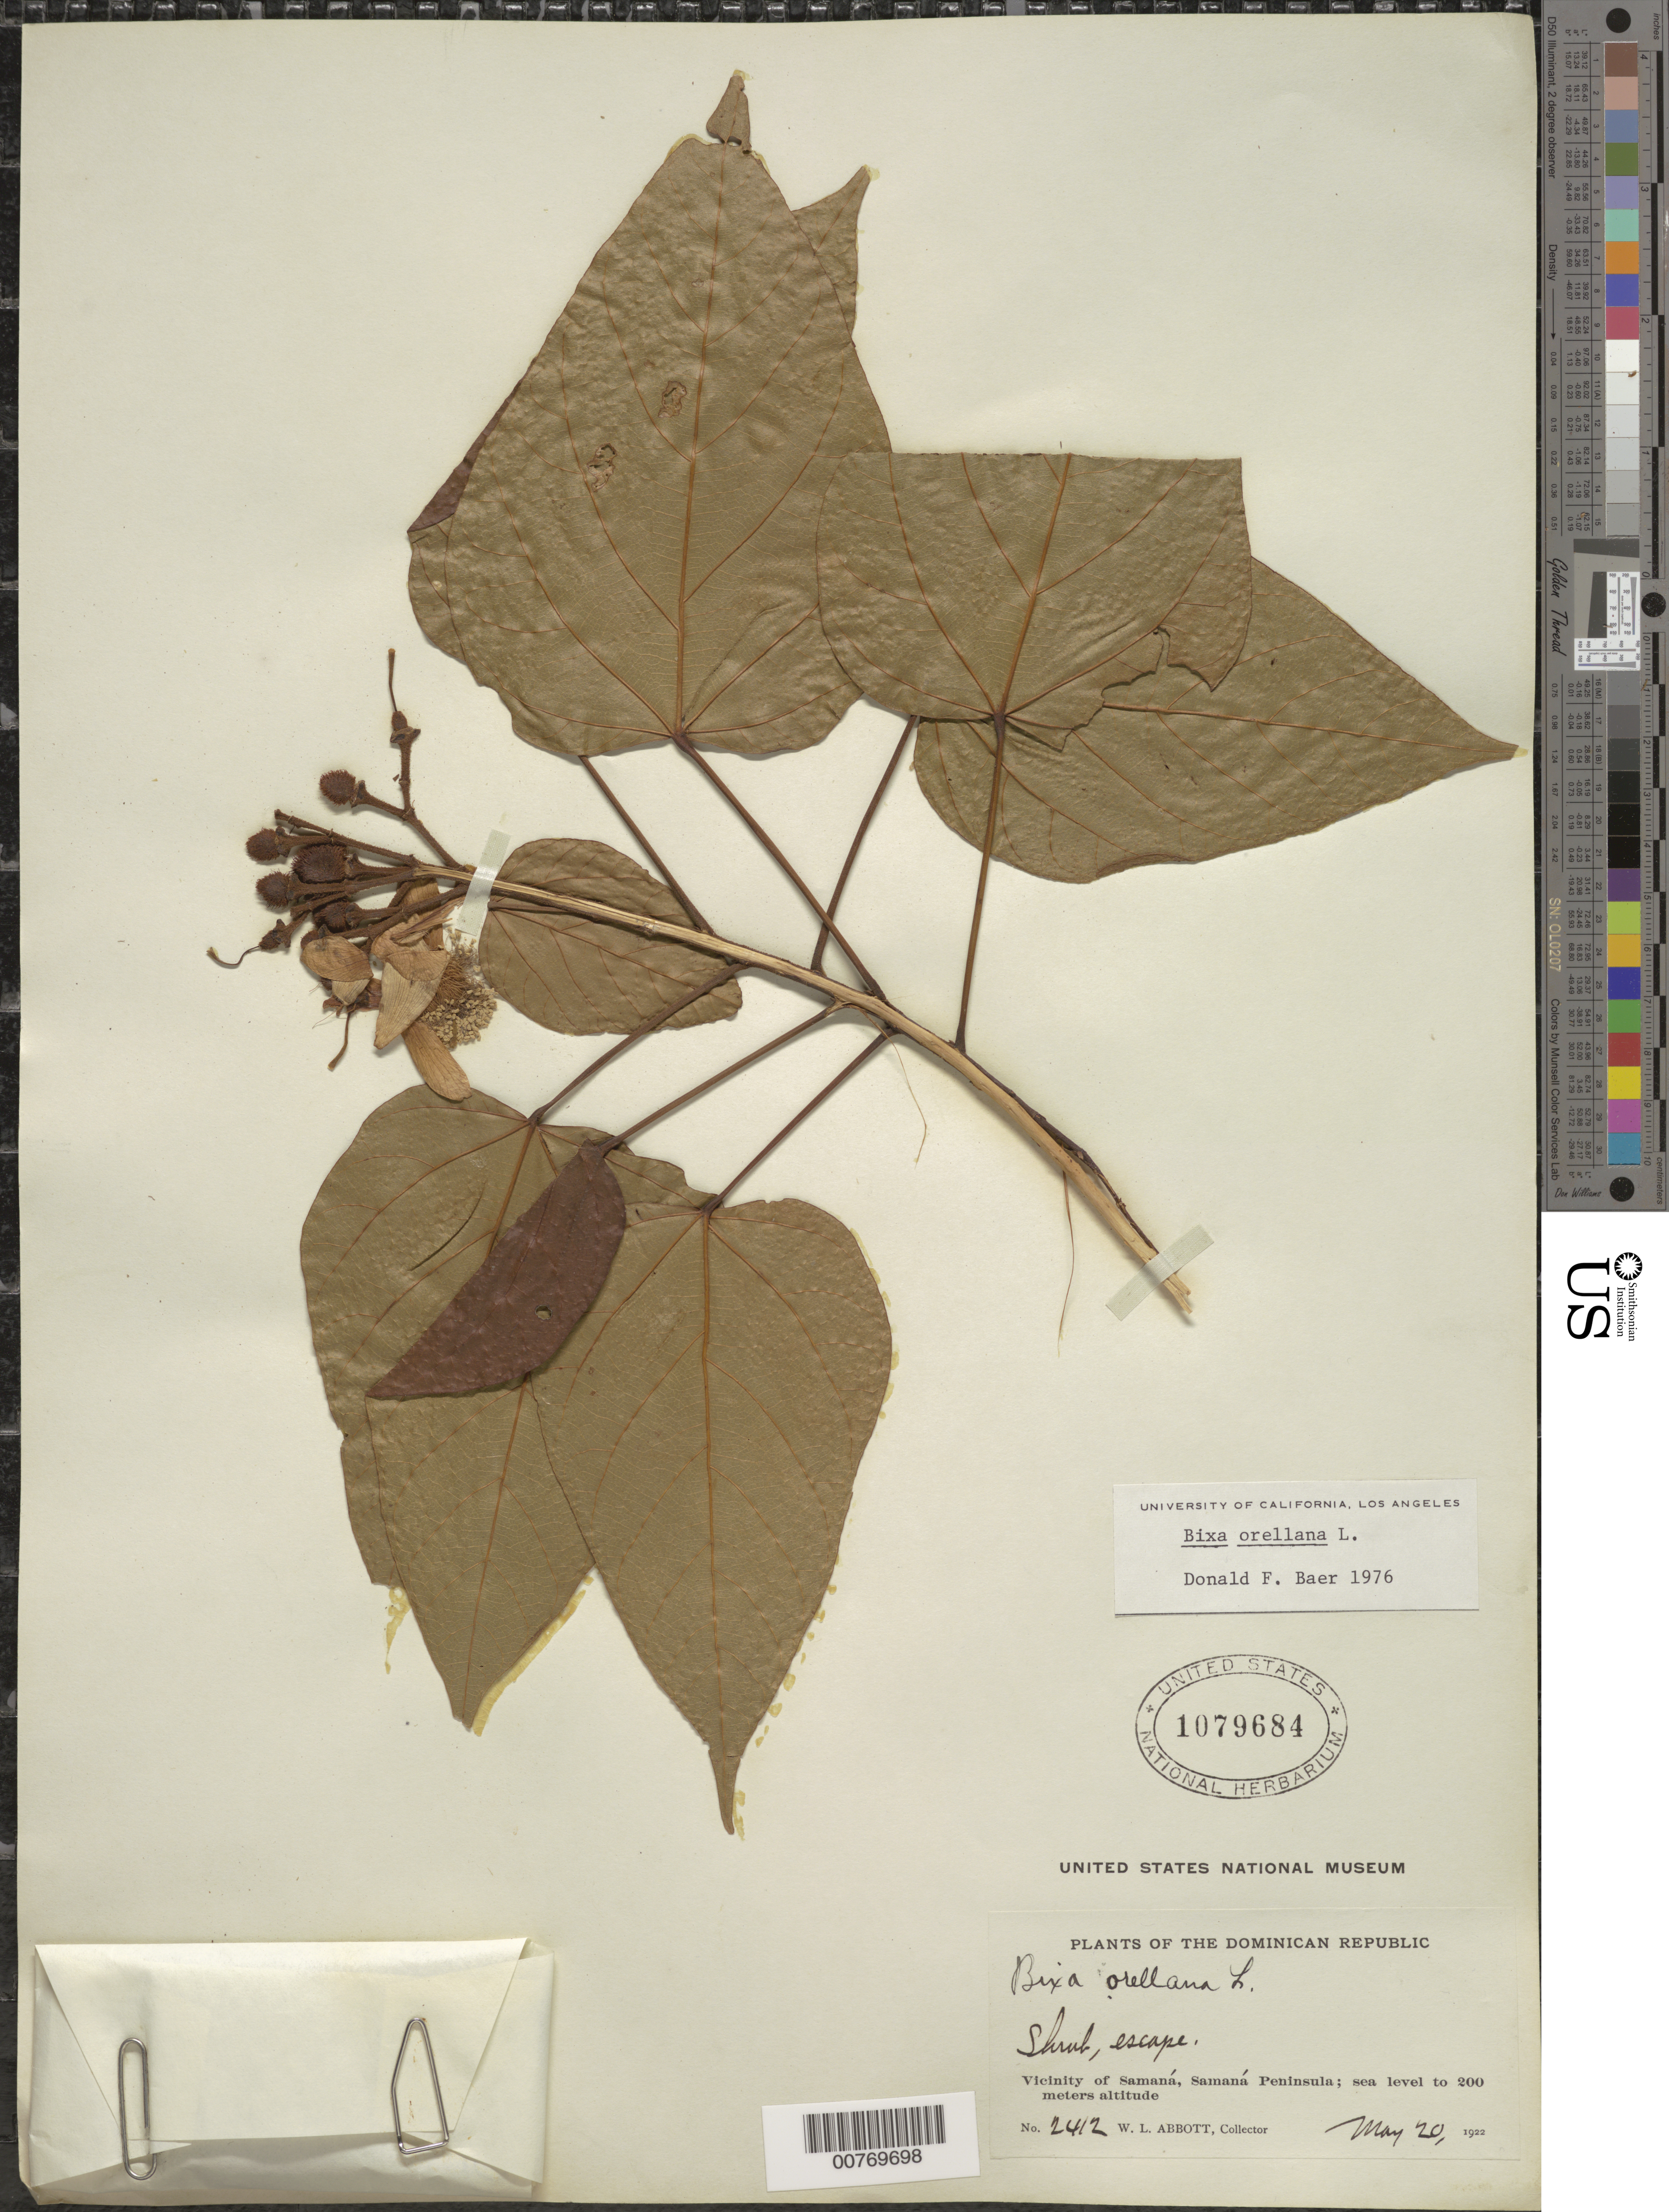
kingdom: Plantae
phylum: Tracheophyta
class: Magnoliopsida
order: Malvales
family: Bixaceae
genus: Bixa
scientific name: Bixa orellana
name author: L.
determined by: Baer, D. F.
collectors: W. L. Abbott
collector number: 2412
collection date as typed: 20 May 1922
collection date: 1922-05-20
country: Dominican Republic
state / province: Samaná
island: Hispaniola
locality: Vicinity of Sánchez, Samaná Peninsula.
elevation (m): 200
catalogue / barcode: US 1079684